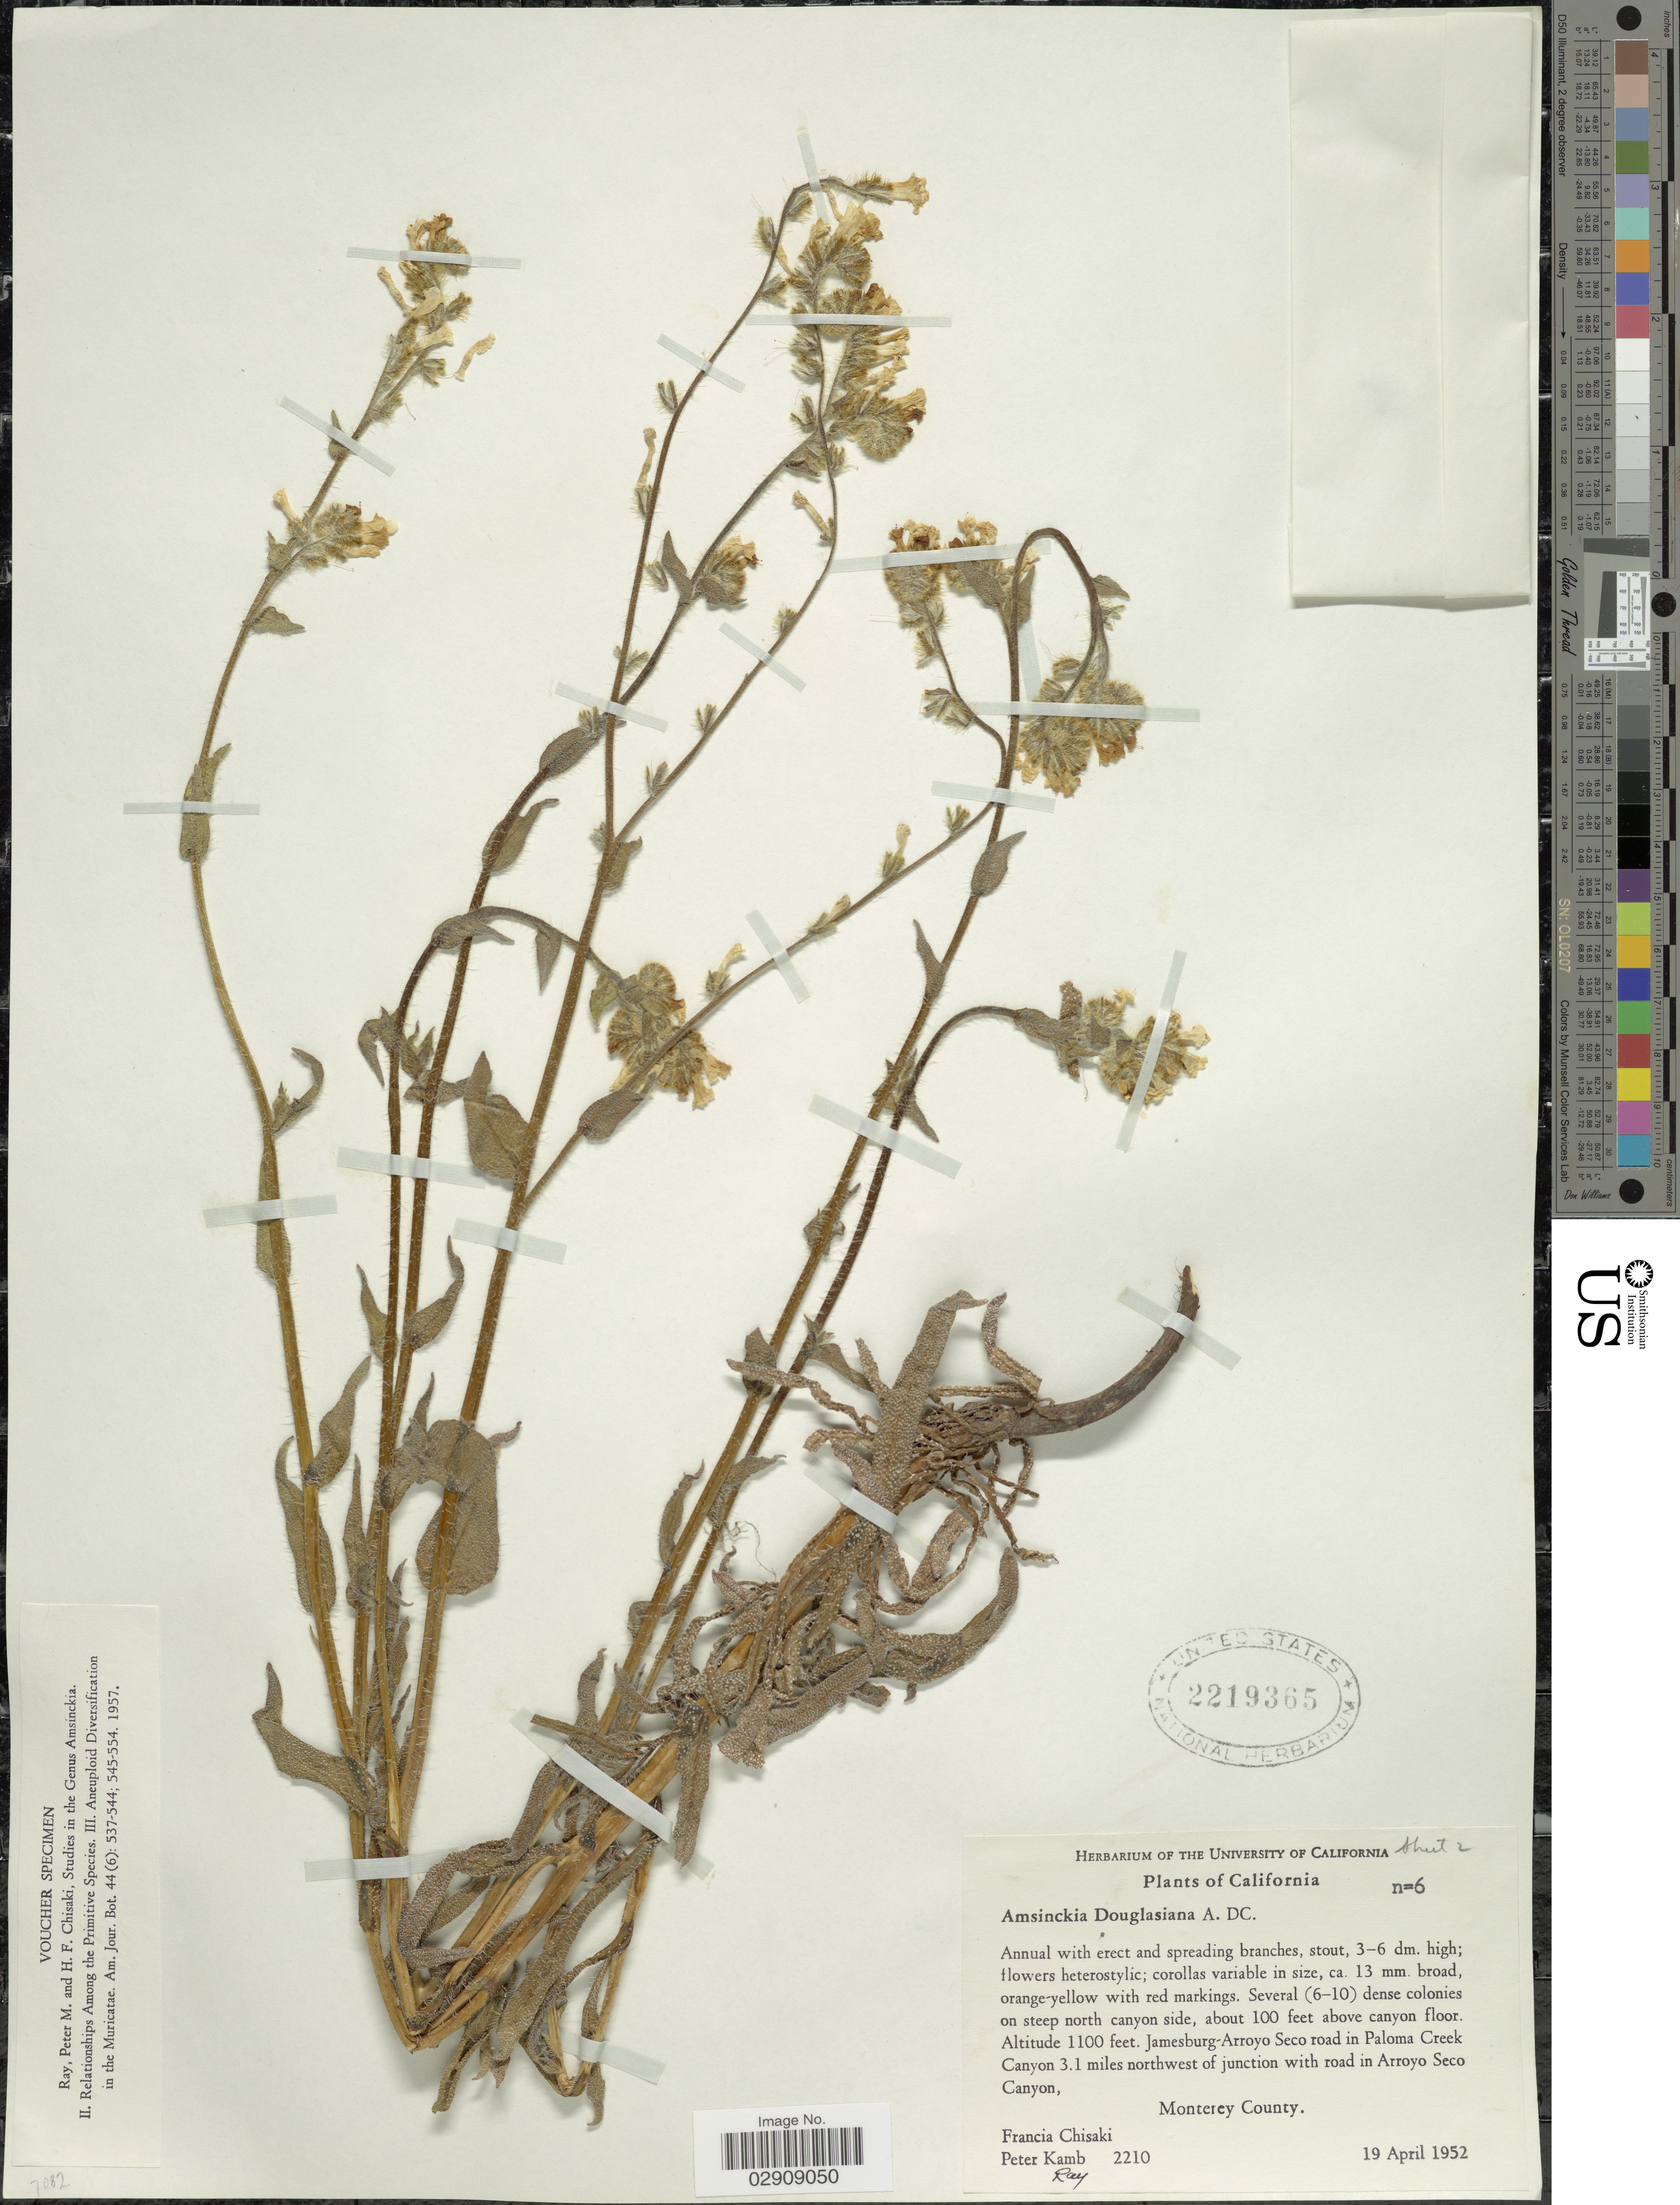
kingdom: Plantae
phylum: Tracheophyta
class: Magnoliopsida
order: Boraginales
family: Boraginaceae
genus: Amsinckia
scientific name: Amsinckia douglasiana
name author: A. DC.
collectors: F. Chisaki, P. Kamb & -. Ray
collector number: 2210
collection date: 1952-04-19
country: United States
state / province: California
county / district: Monterey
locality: Several (6-10) dense colonies on steep north canyon side, about 100 feet above canyon floor. Jamesburg-Arroyo Seco road in Paloma Creek Canyon 3.1 miles northwest of junction with road in Arroyo Seco Canyon, Monterey County.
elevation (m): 335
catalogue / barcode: US 2219365